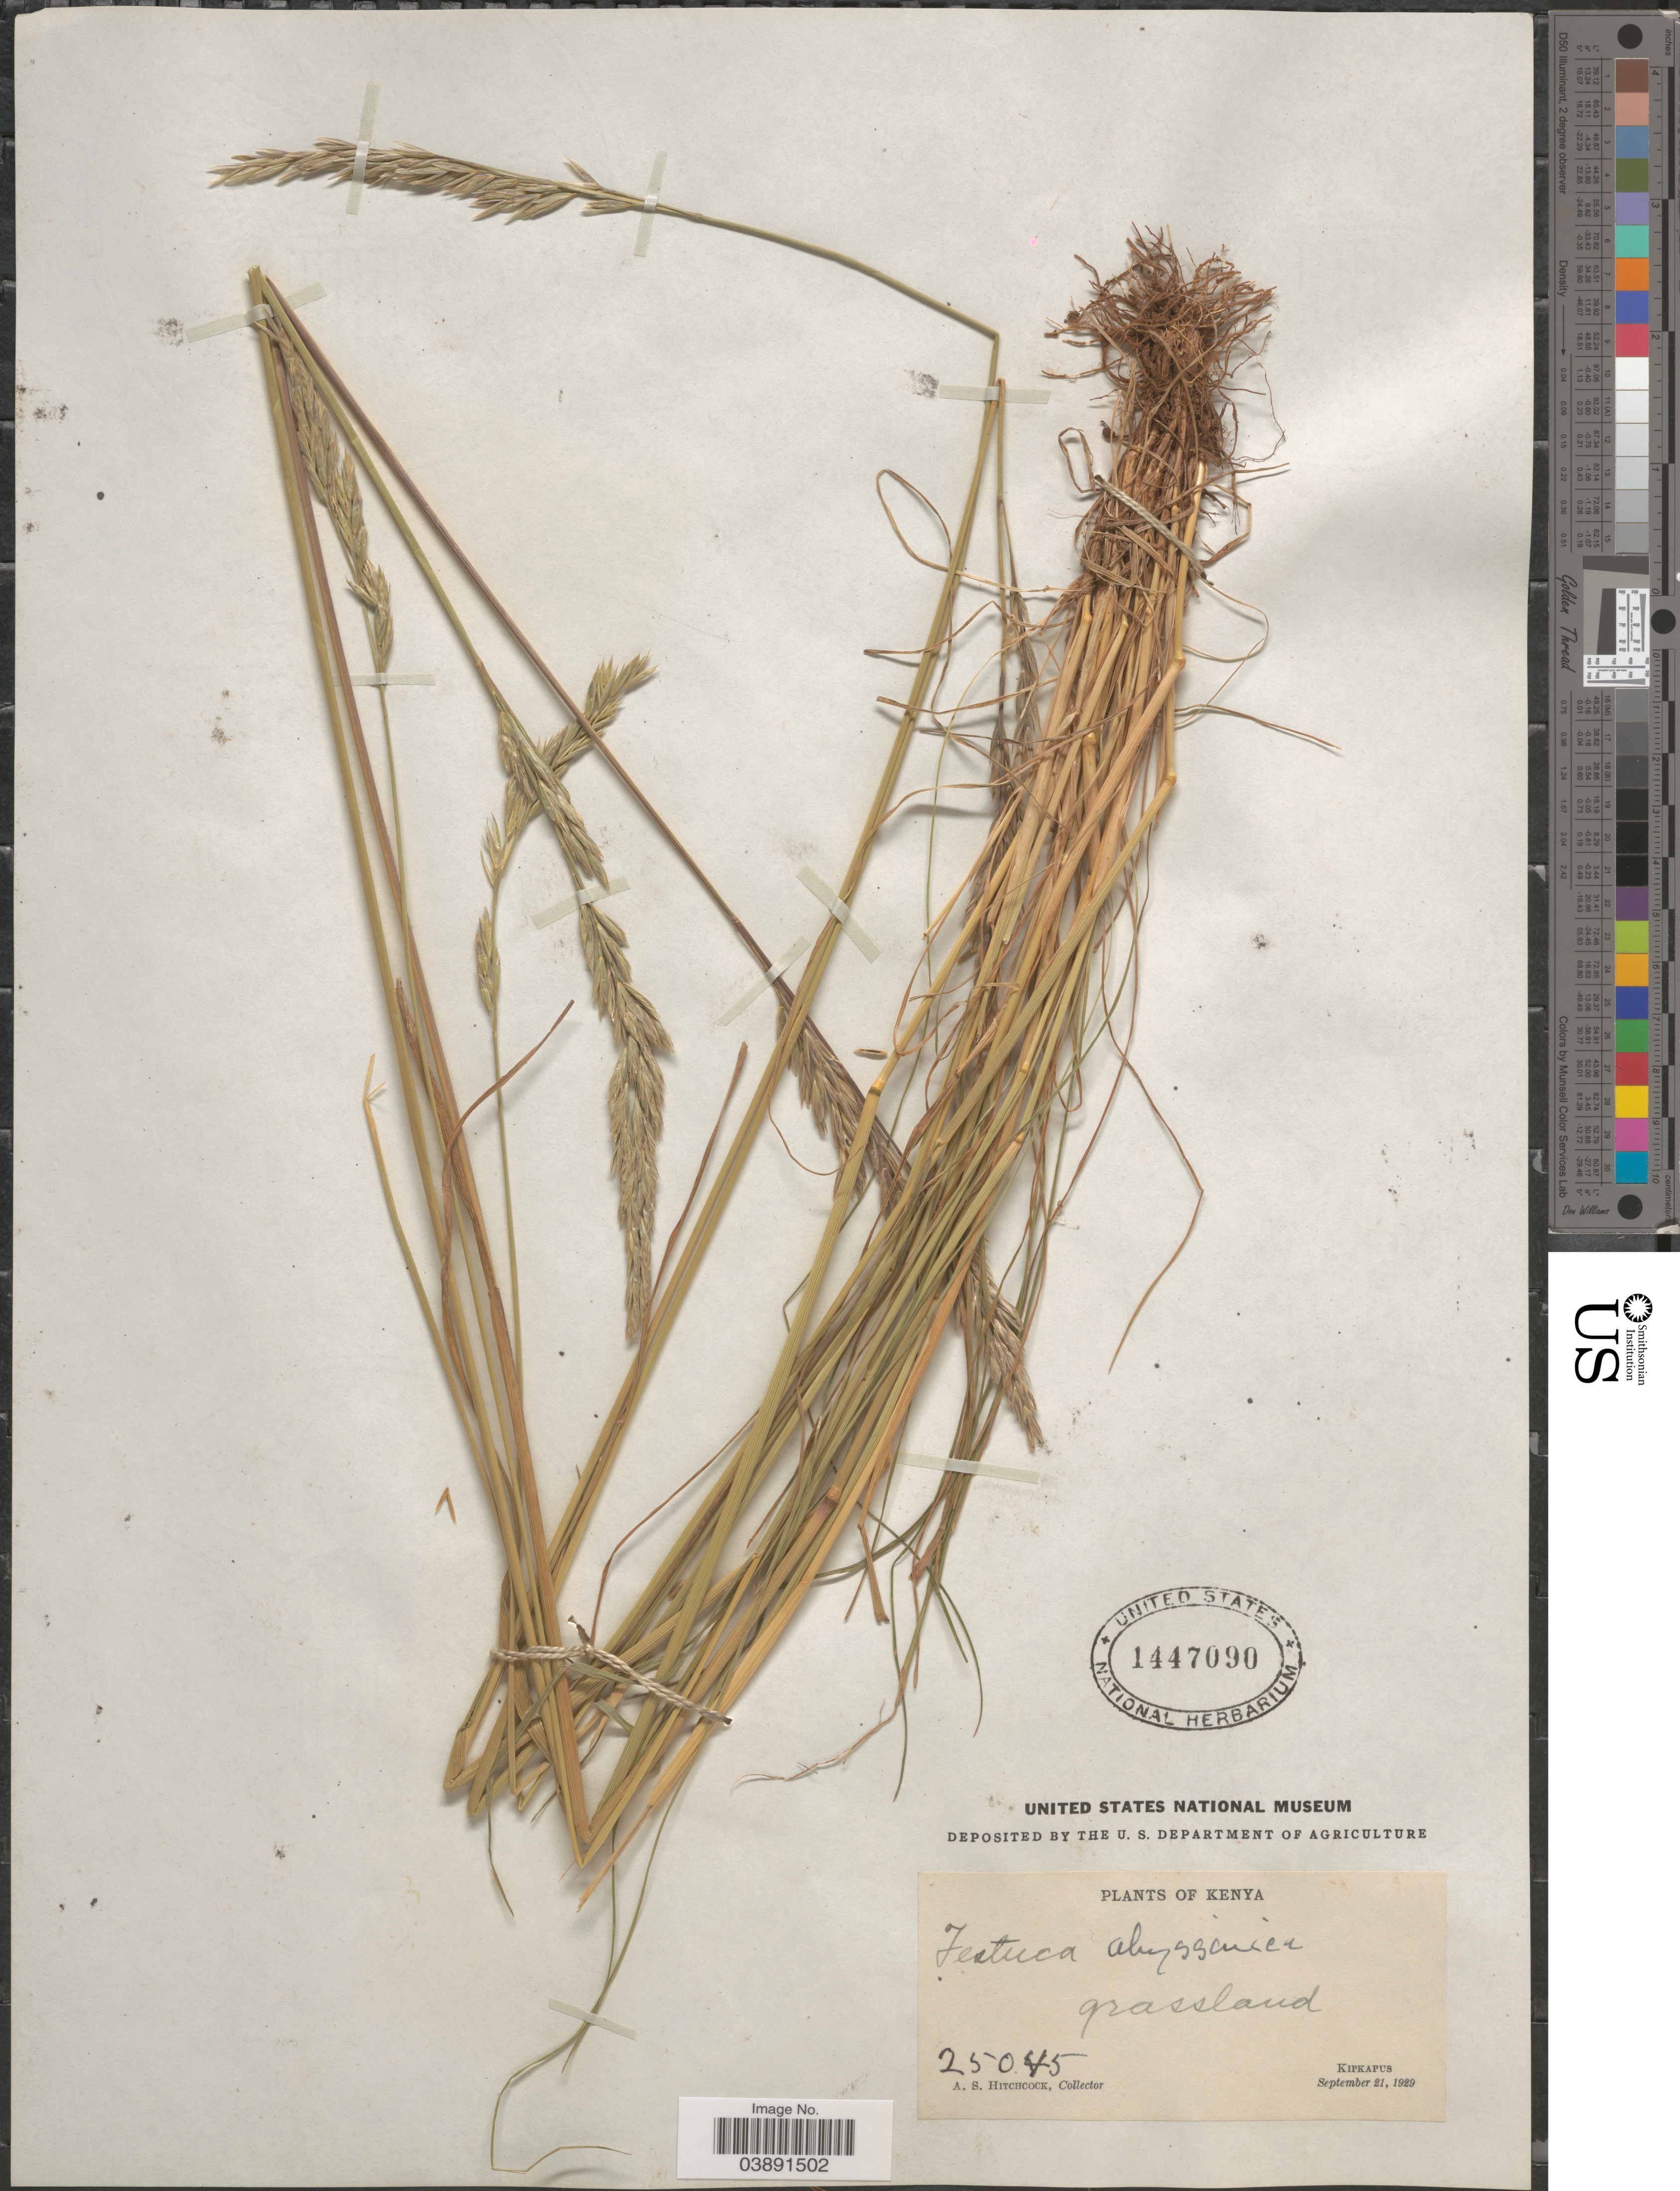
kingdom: Plantae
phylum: Tracheophyta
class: Liliopsida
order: Poales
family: Poaceae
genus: Festuca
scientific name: Festuca abyssinica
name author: Hochst. ex A. Rich.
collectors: A. S. Hitchcock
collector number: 25045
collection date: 1929-09-21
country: Kenya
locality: Kipkapus.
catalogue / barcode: US 1447090